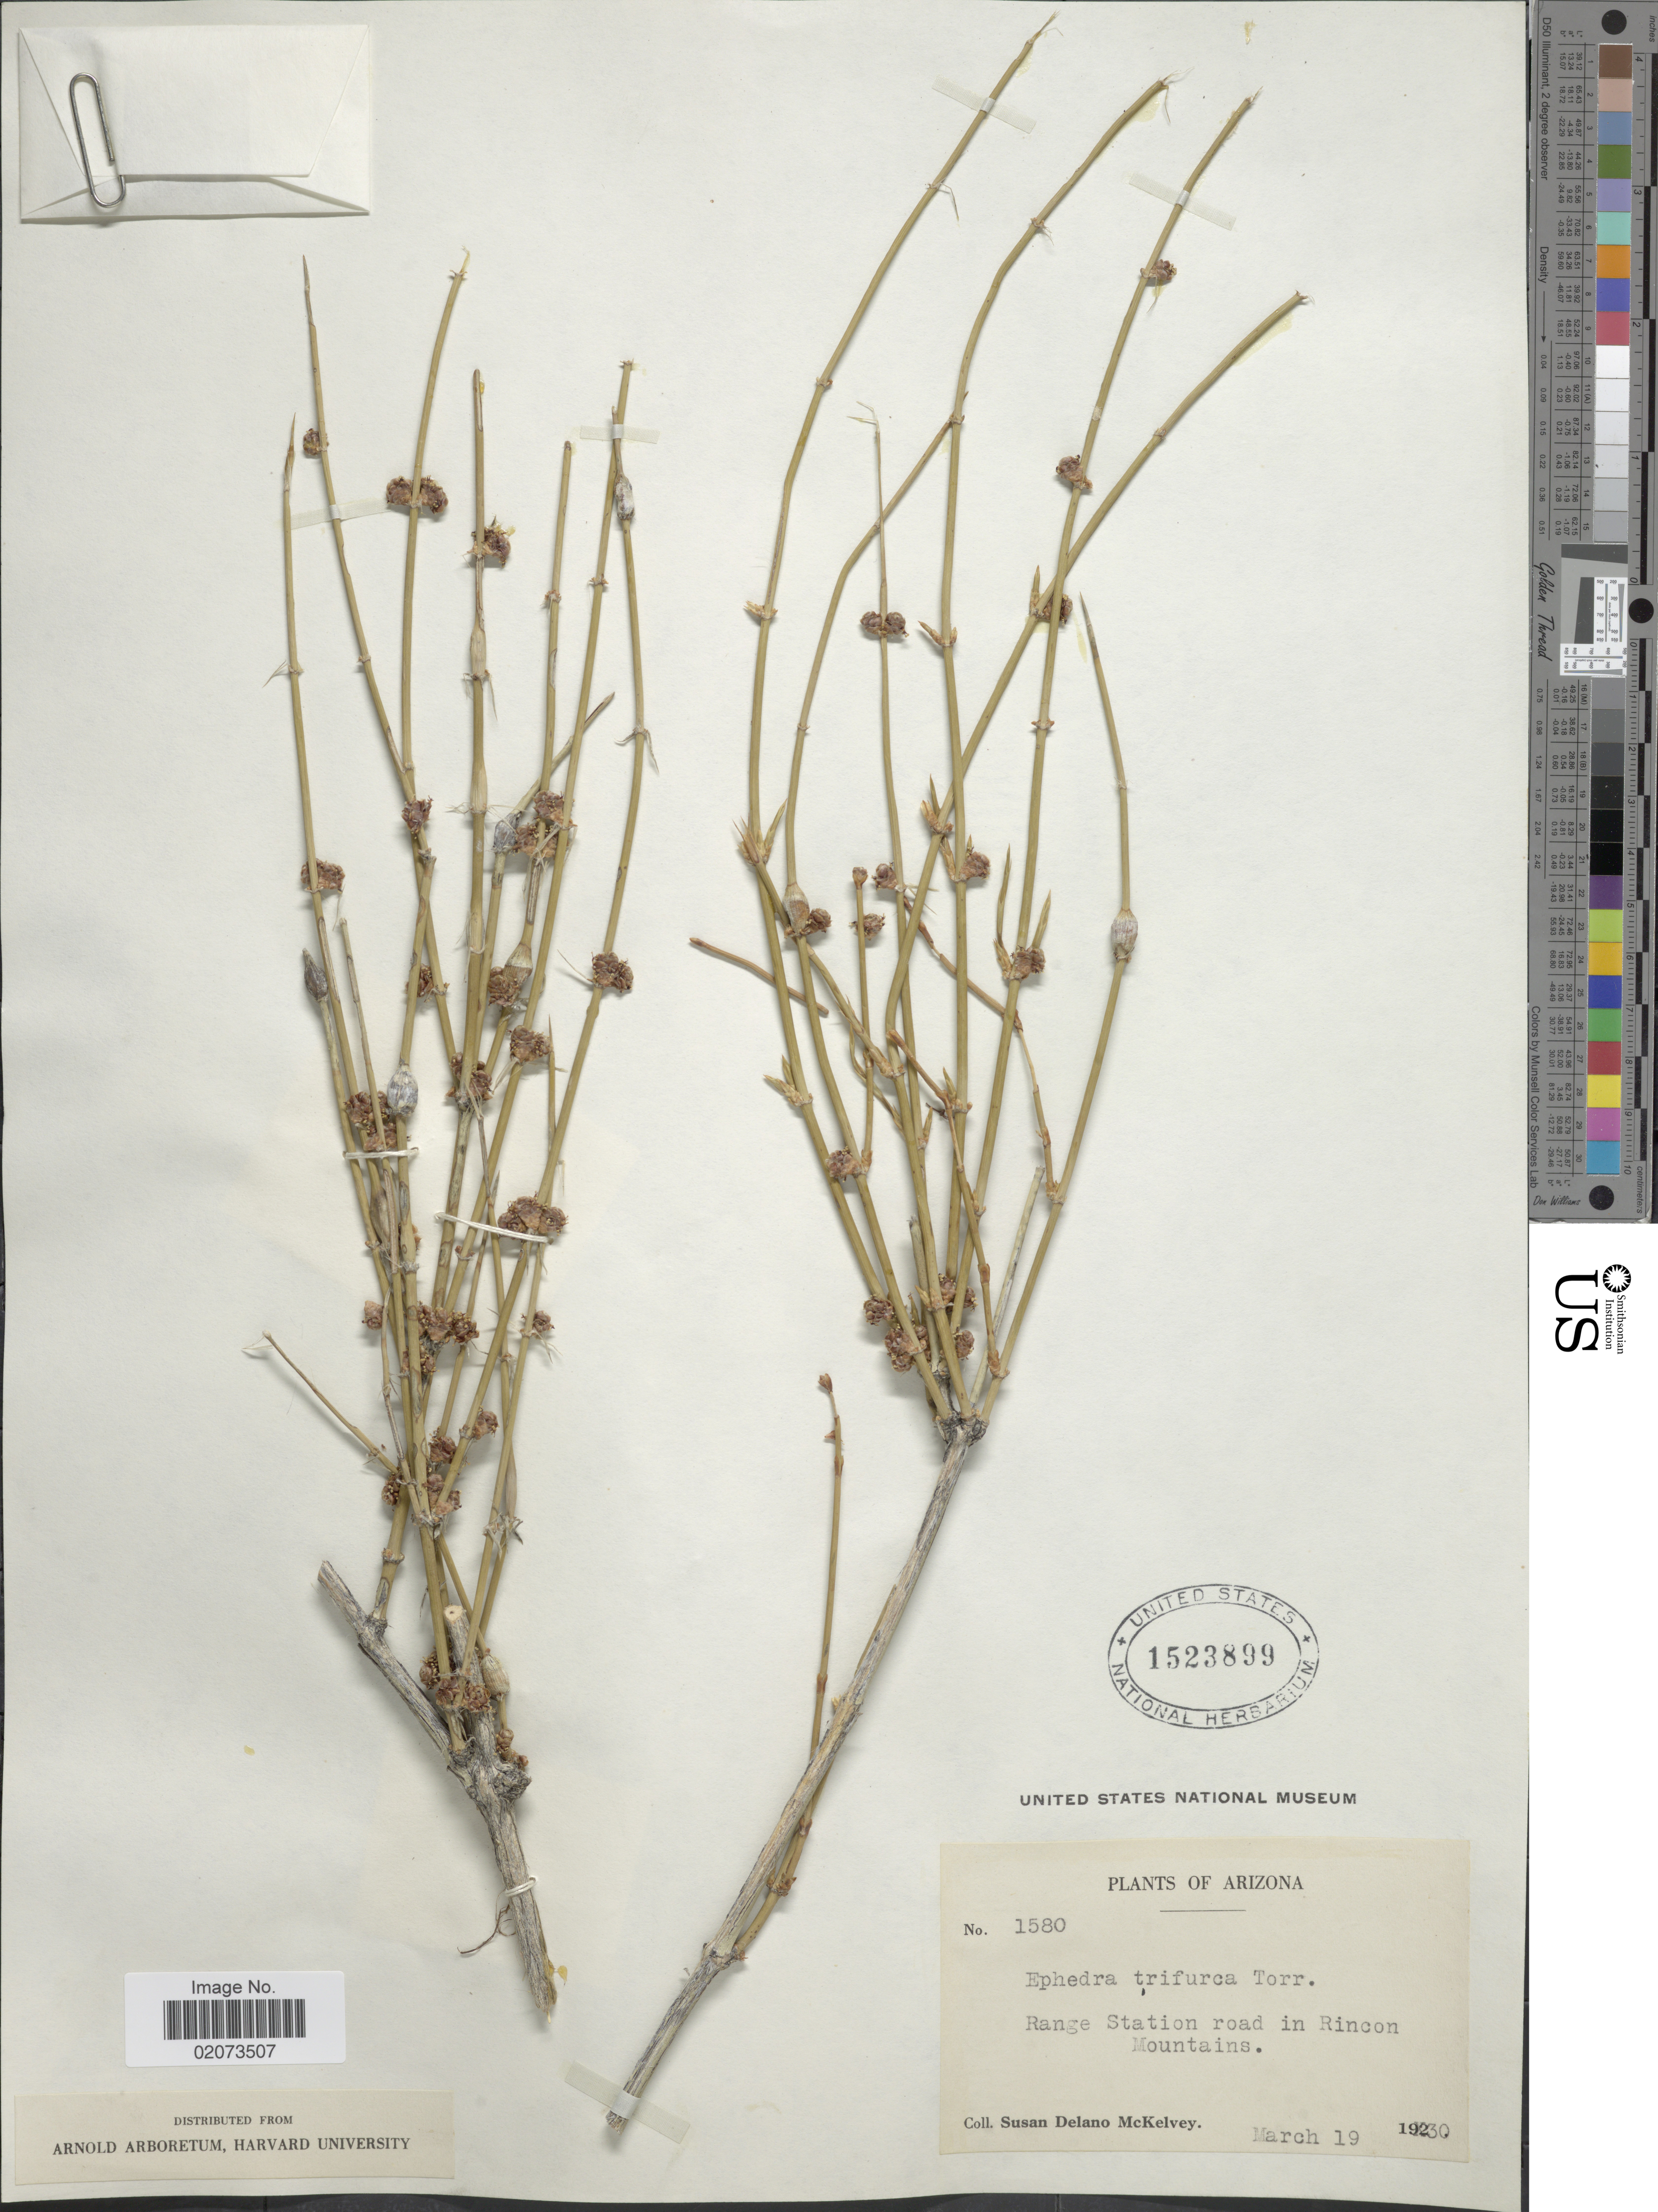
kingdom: Plantae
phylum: Tracheophyta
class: Gnetopsida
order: Ephedrales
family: Ephedraceae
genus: Ephedra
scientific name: Ephedra trifurca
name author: Torr. ex S. Watson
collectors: S. A. McKelvey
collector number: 1580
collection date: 1930-03-19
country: United States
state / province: Arizona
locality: Range station road in Rincon Mountains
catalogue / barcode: US 1523899